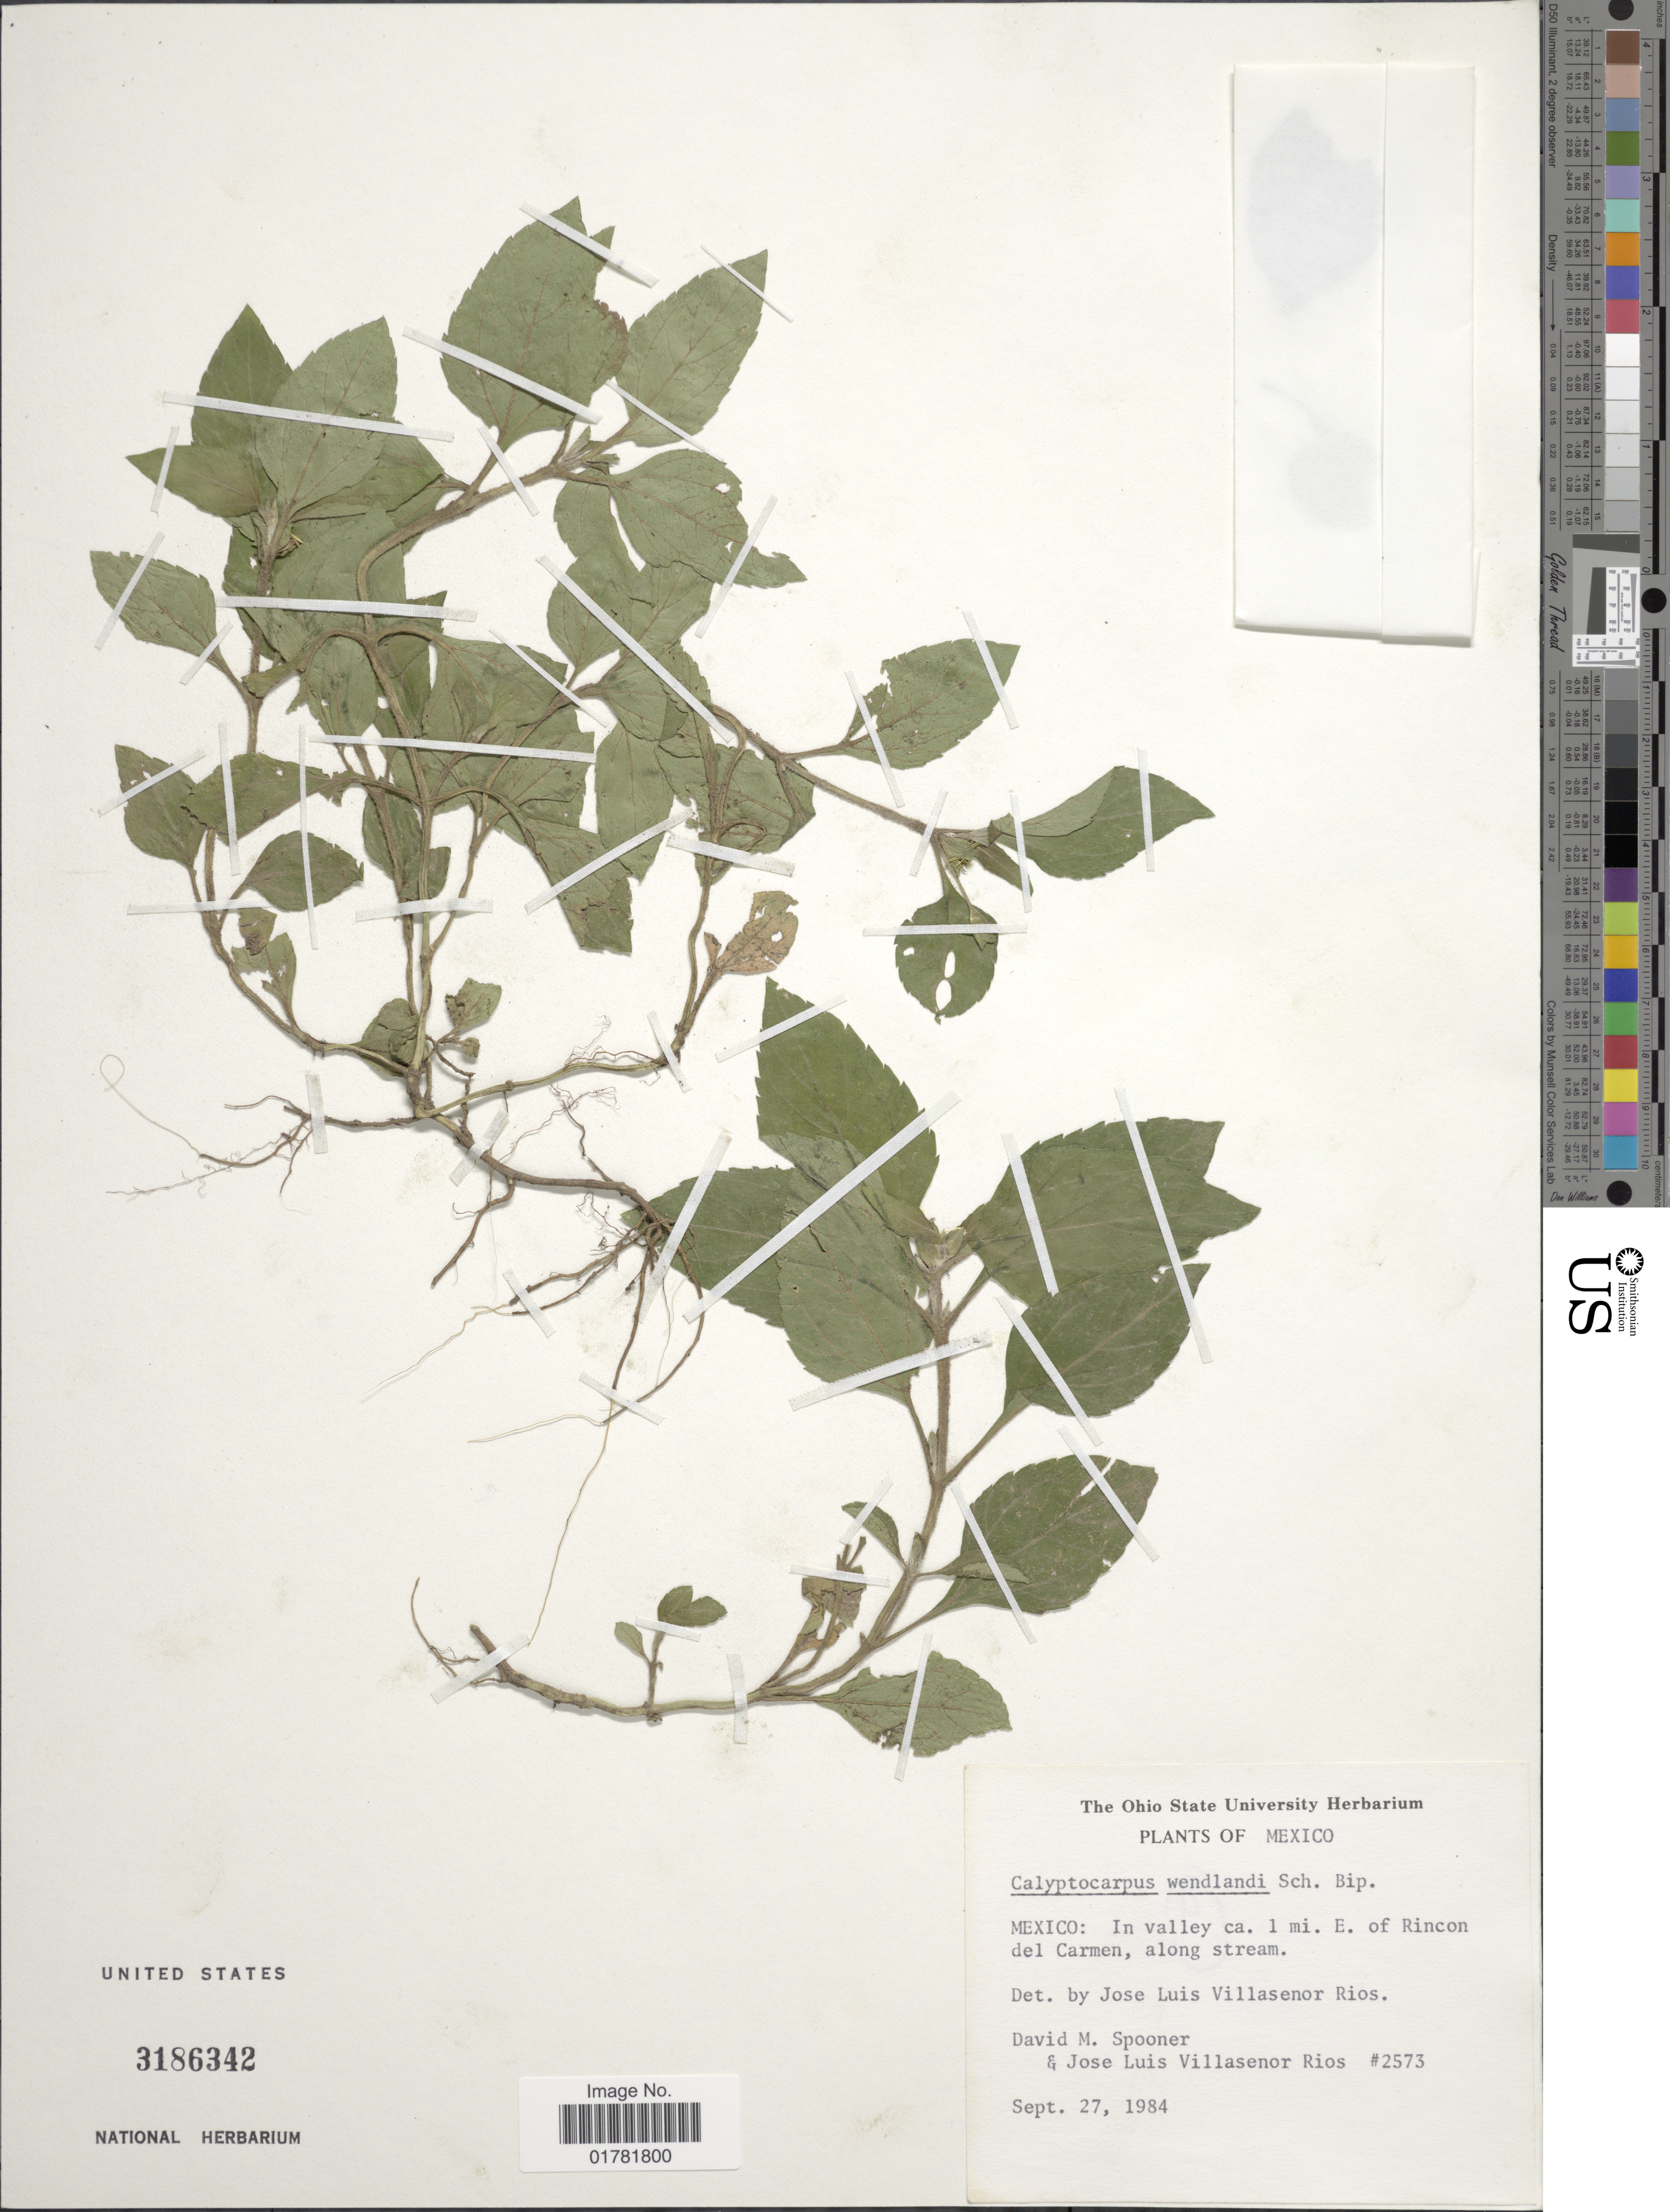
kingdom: Plantae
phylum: Tracheophyta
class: Magnoliopsida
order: Asterales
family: Asteraceae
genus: Calyptocarpus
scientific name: Calyptocarpus wendlandii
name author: Sch. Bip.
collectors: D. Spooner & J. L. Villasenor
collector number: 2573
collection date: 1984-09-27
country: Mexico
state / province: México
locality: In valley ca. 1 mi. E. of Rincon del Carmen, along stream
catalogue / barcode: US 3186342